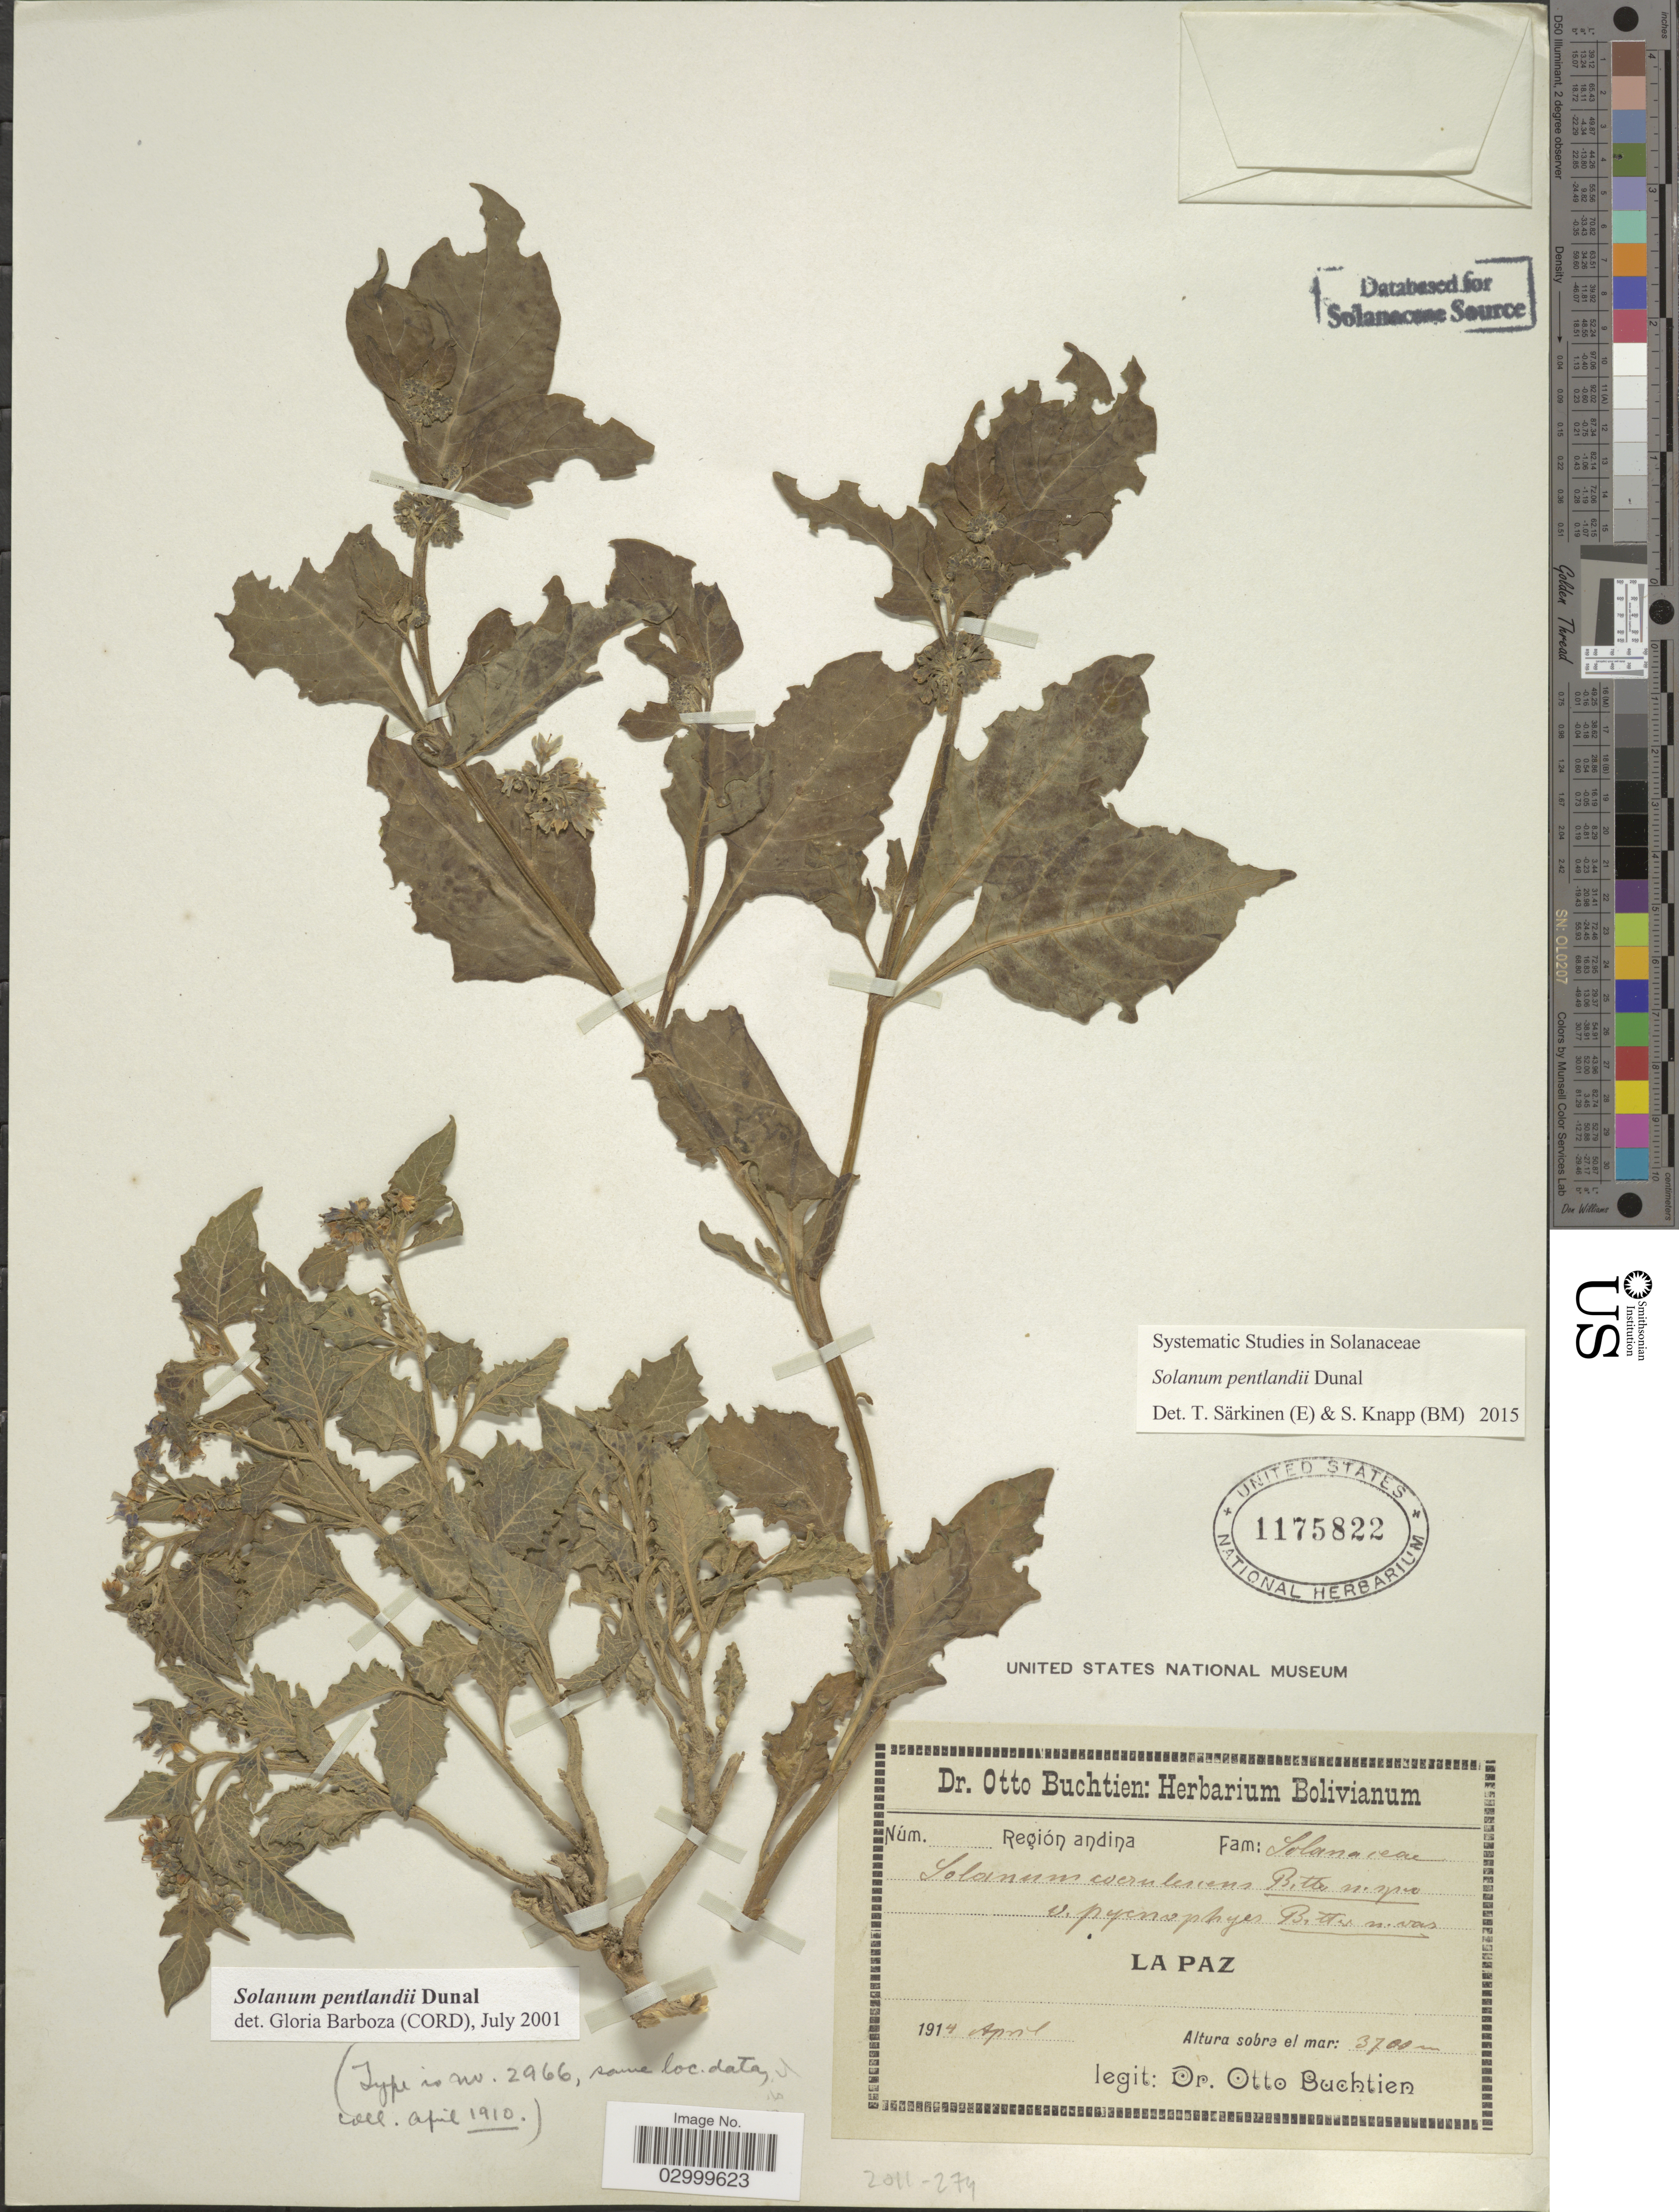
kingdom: Plantae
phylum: Tracheophyta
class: Magnoliopsida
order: Solanales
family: Solanaceae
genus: Solanum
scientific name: Solanum pentlandii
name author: Dunal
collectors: O. Buchtien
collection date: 1914-04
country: Bolivia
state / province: La Paz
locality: Región andina.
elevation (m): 3700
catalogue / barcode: US 1175822